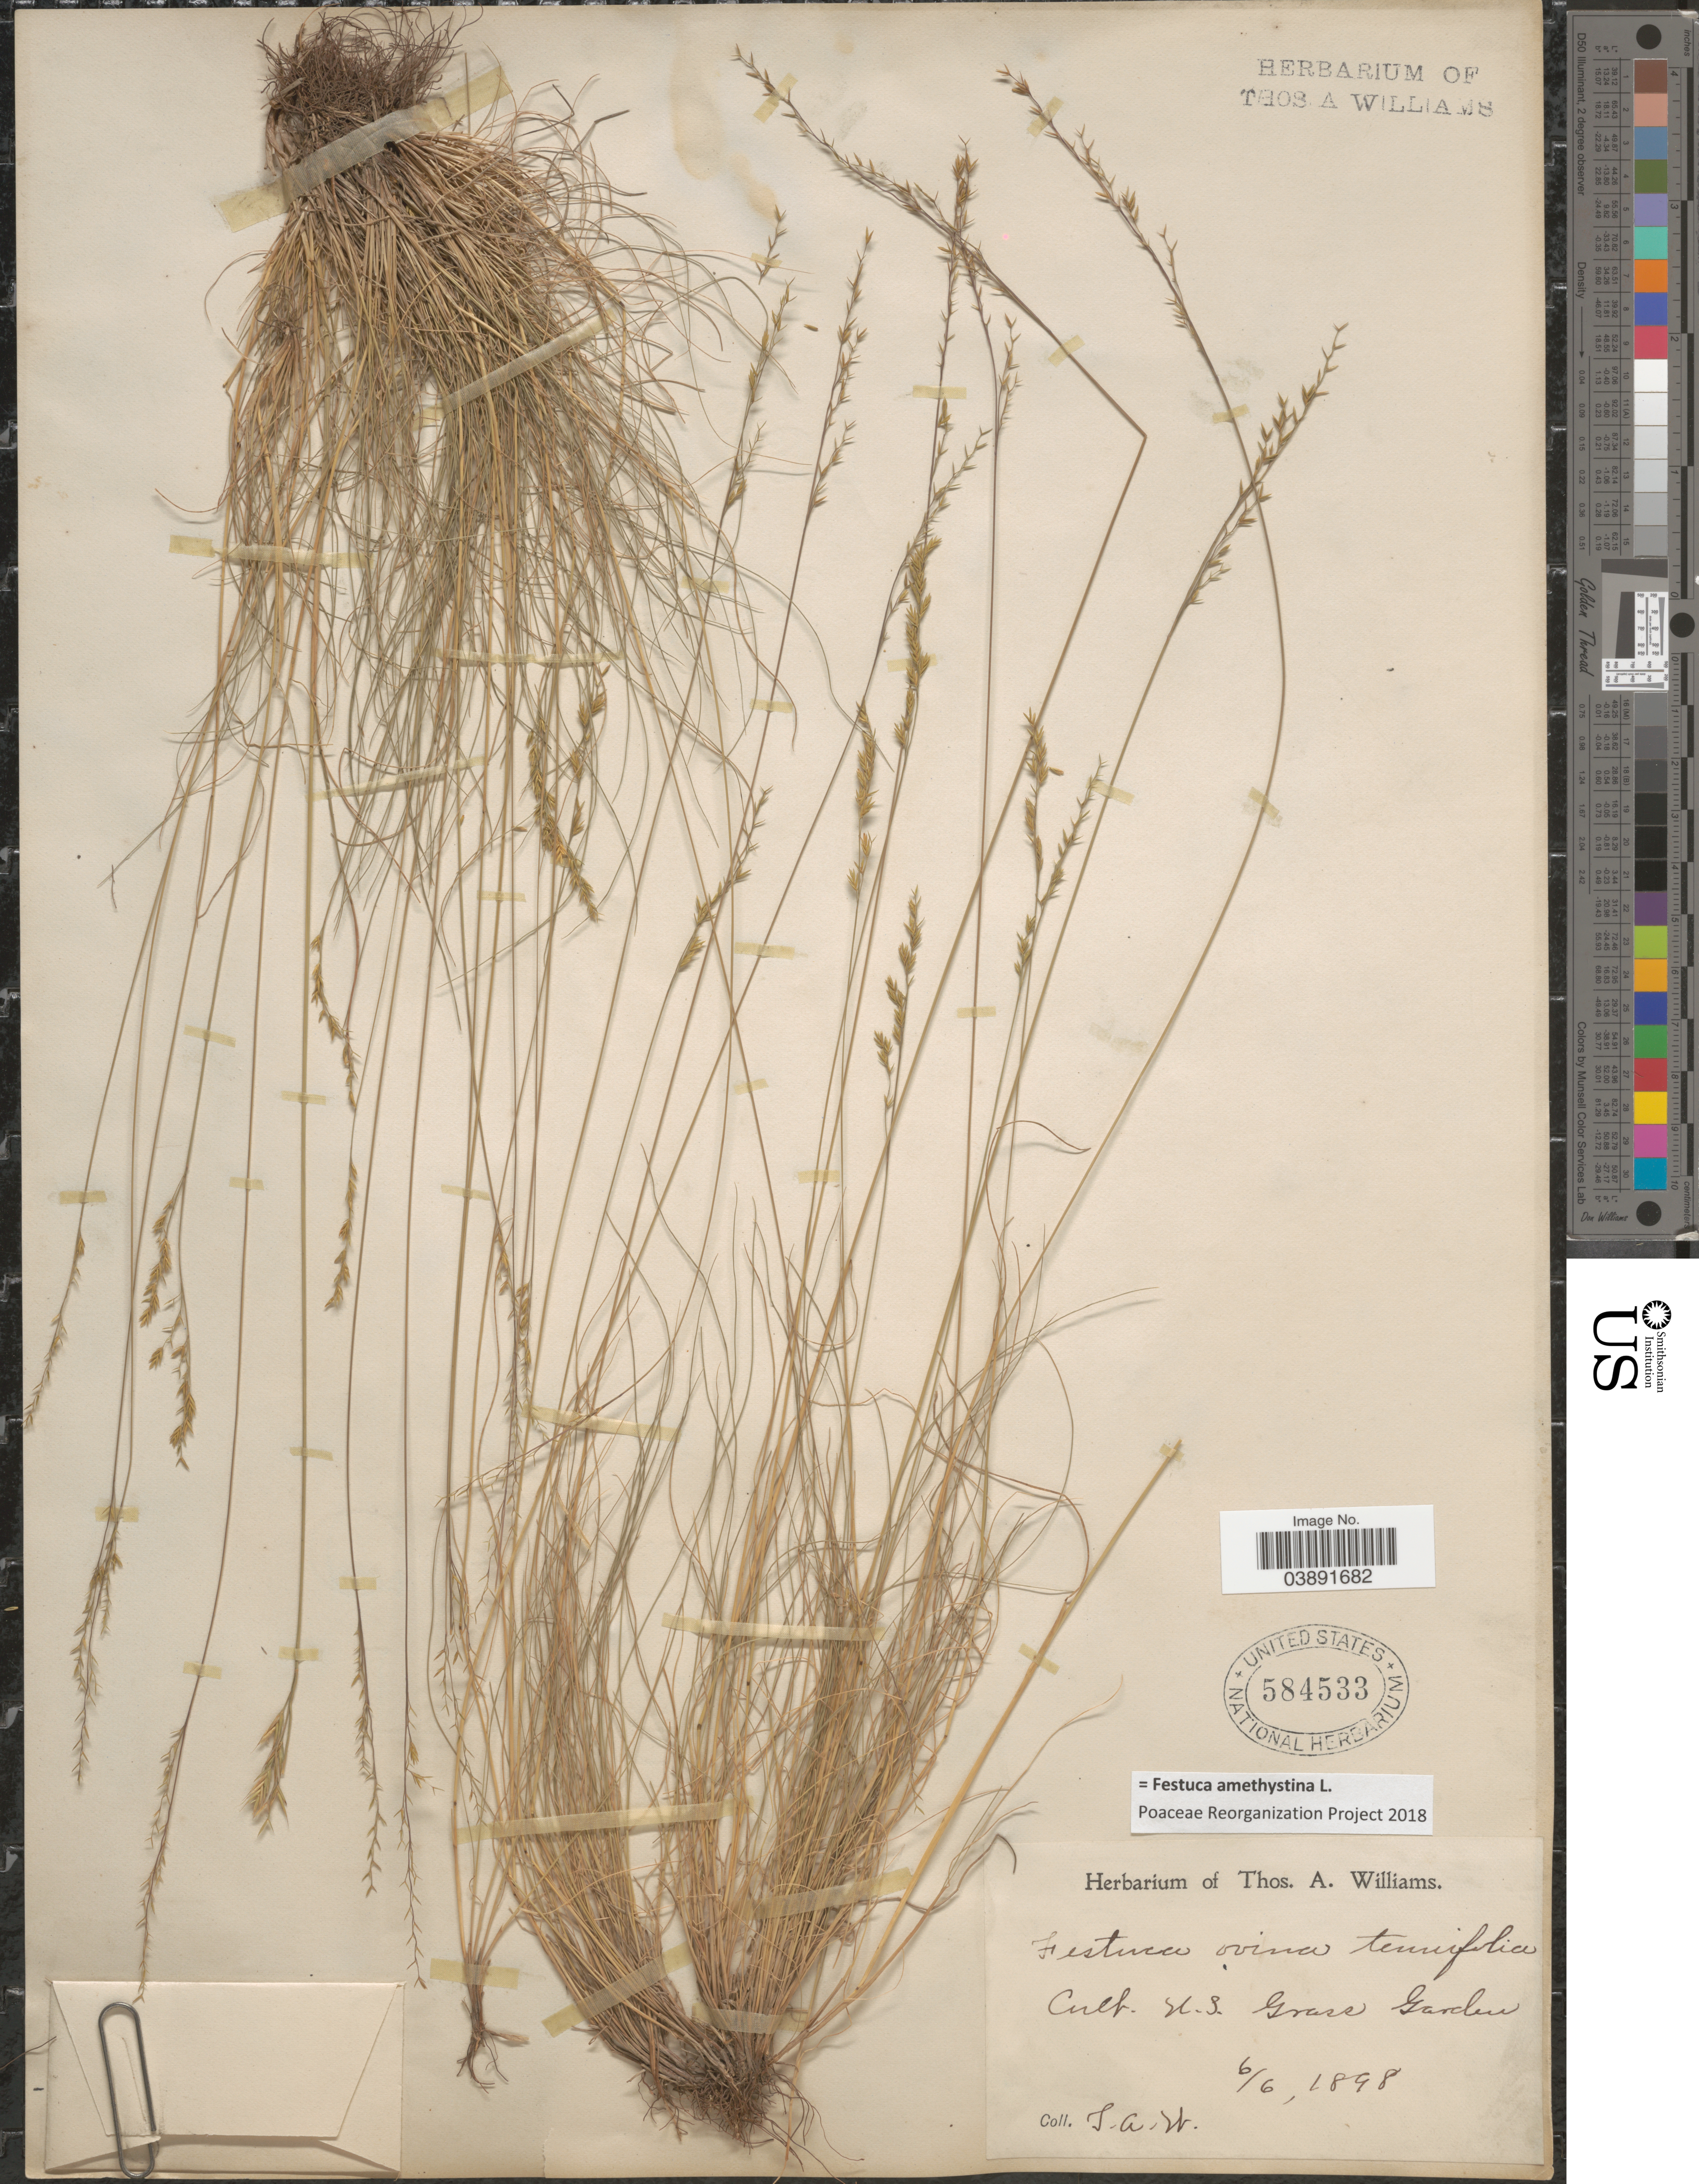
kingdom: Plantae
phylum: Tracheophyta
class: Liliopsida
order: Poales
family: Poaceae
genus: Festuca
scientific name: Festuca amethystina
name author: L.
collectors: T. A. Williams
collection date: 1898-06-06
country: United States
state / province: District of Columbia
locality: U.S. Grass Garden.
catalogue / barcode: US 584533